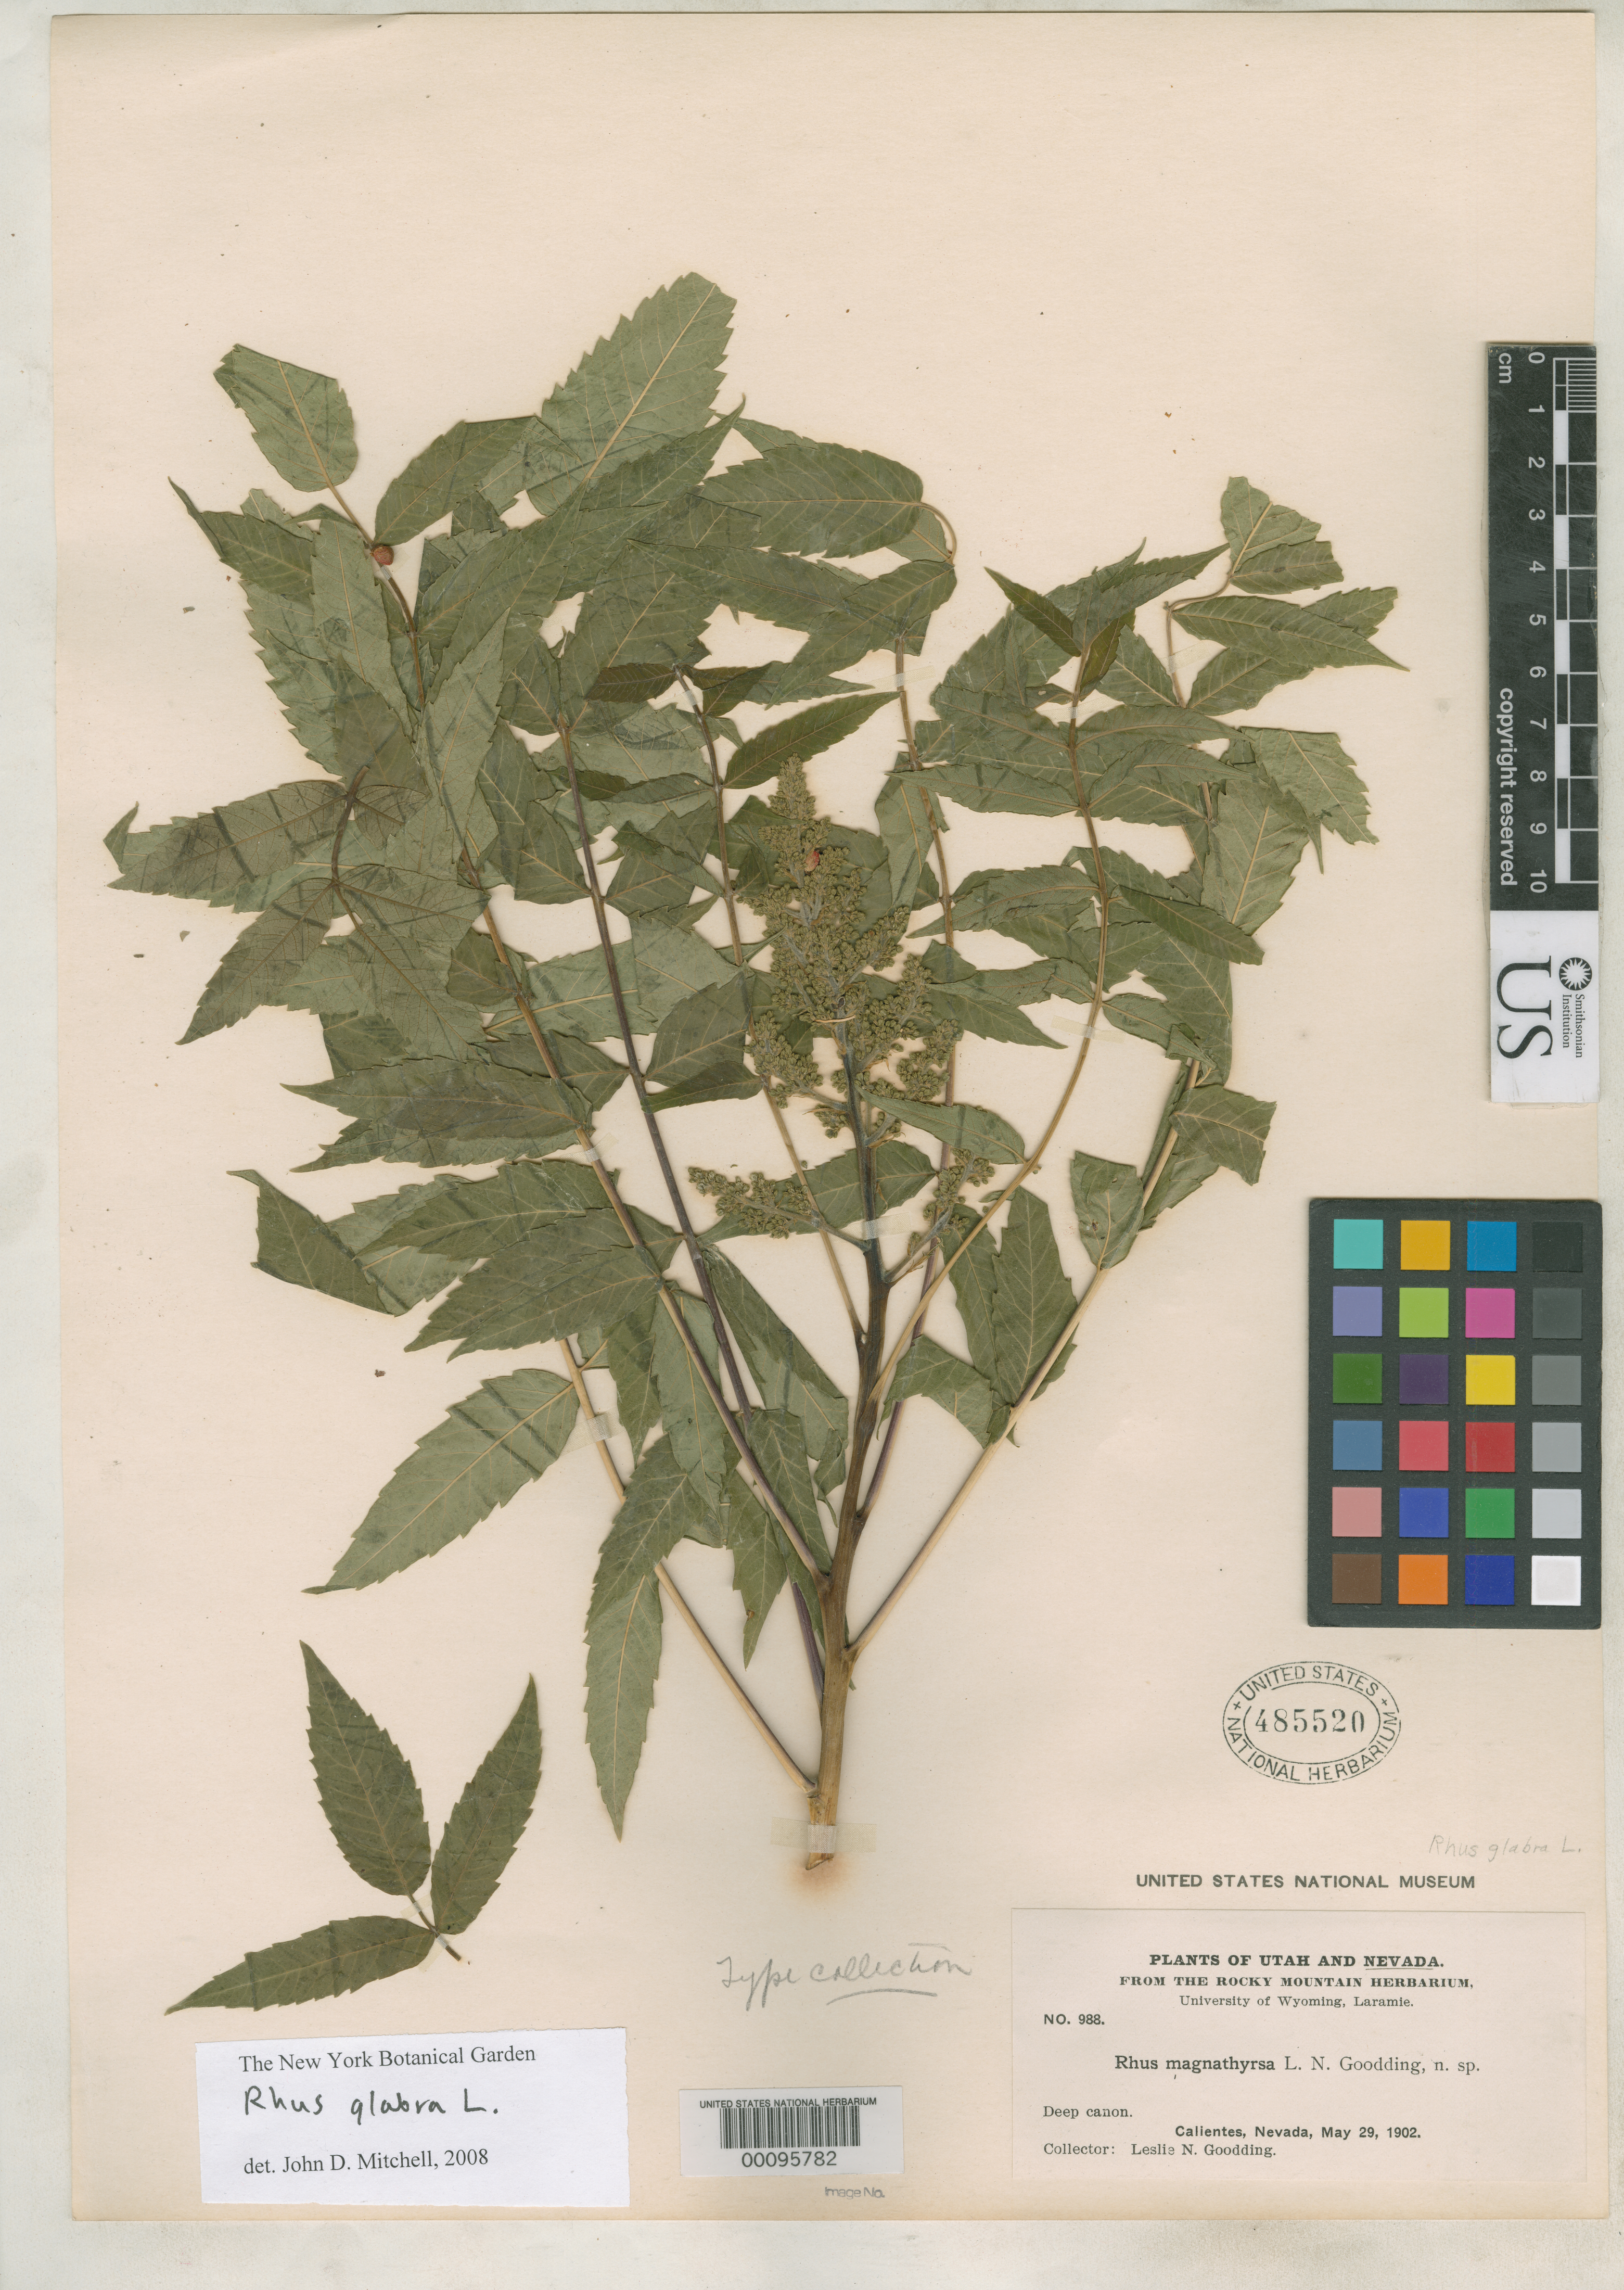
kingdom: Plantae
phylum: Tracheophyta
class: Magnoliopsida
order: Sapindales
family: Anacardiaceae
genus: Rhus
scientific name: Rhus macrothyrsa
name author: Goodd.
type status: Isotype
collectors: L. N. Goodding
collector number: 988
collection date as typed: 29 May 1902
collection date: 1902-05-29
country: United States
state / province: Nevada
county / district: Lincoln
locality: Calientes.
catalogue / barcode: US 485520